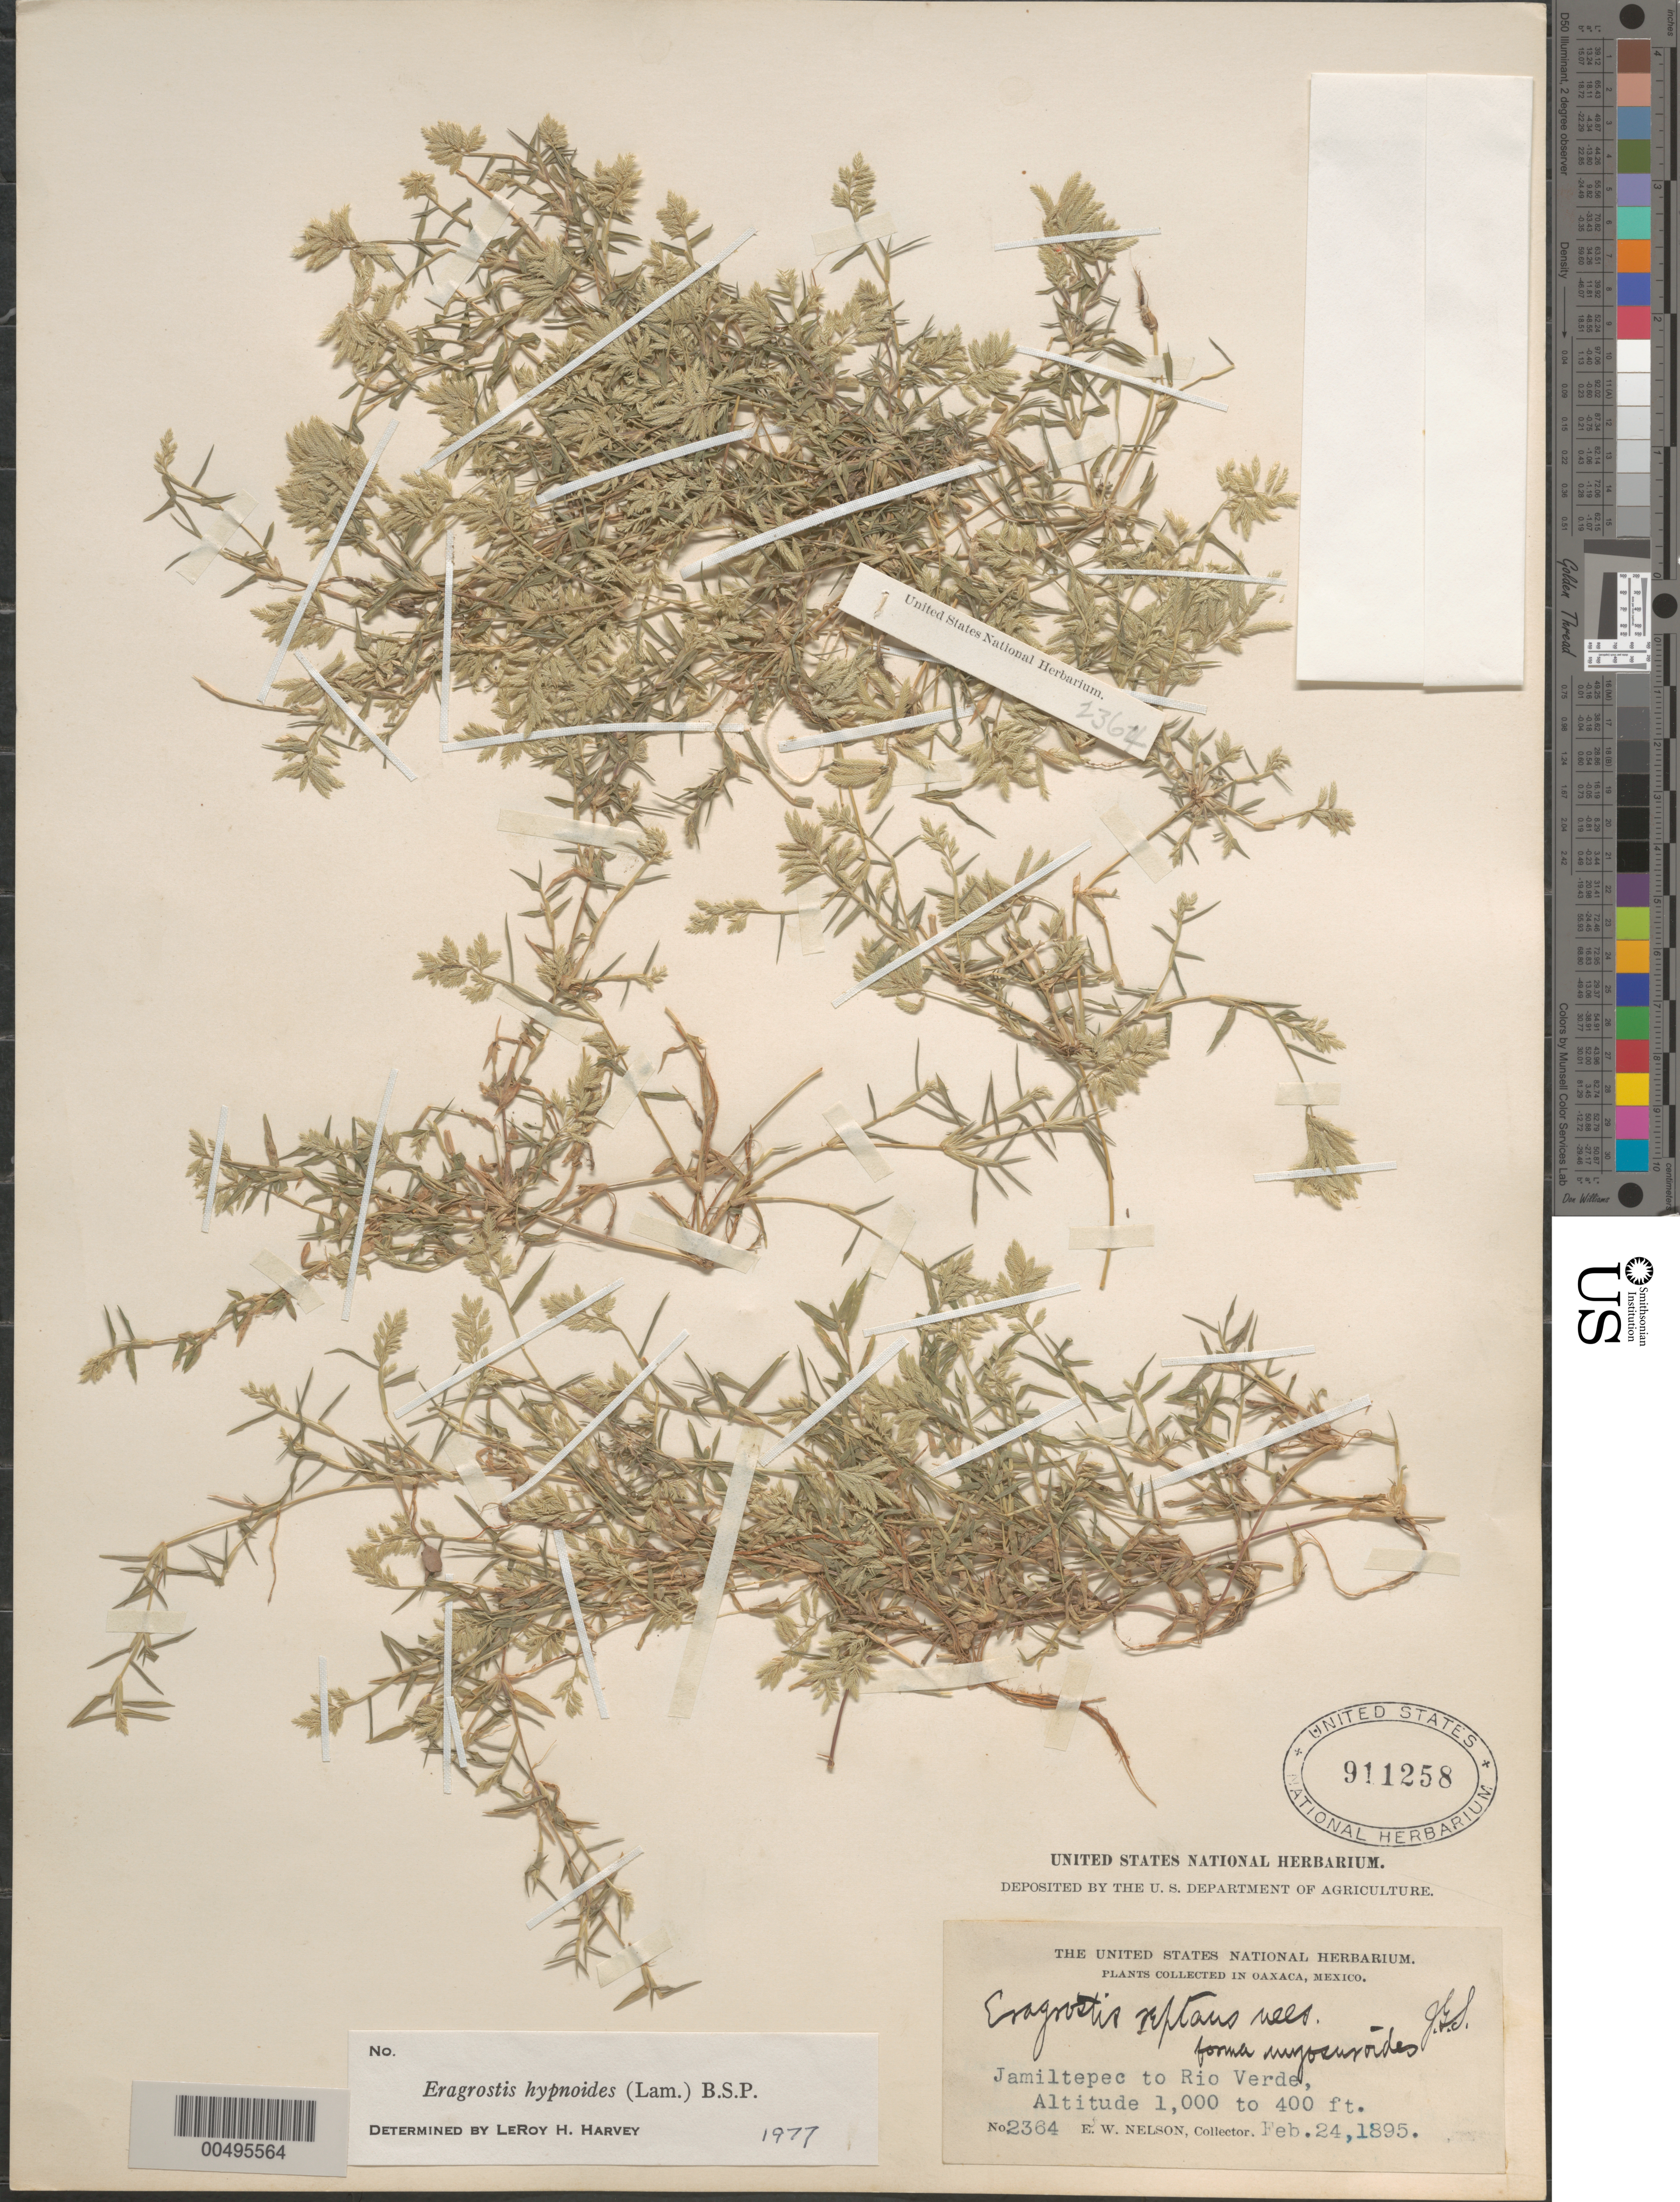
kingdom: Plantae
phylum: Tracheophyta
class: Liliopsida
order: Poales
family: Poaceae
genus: Eragrostis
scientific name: Eragrostis hypnoides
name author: (Lam.) Britton, Stearns & Poggenb.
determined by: Harvey, L. H.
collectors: E. W. Nelson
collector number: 2364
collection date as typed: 24 Feb 1895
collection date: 1895-02-24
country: Mexico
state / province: Veracruz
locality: Oaxaca, Jamiltepec to Rio Verde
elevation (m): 122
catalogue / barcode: US 911258